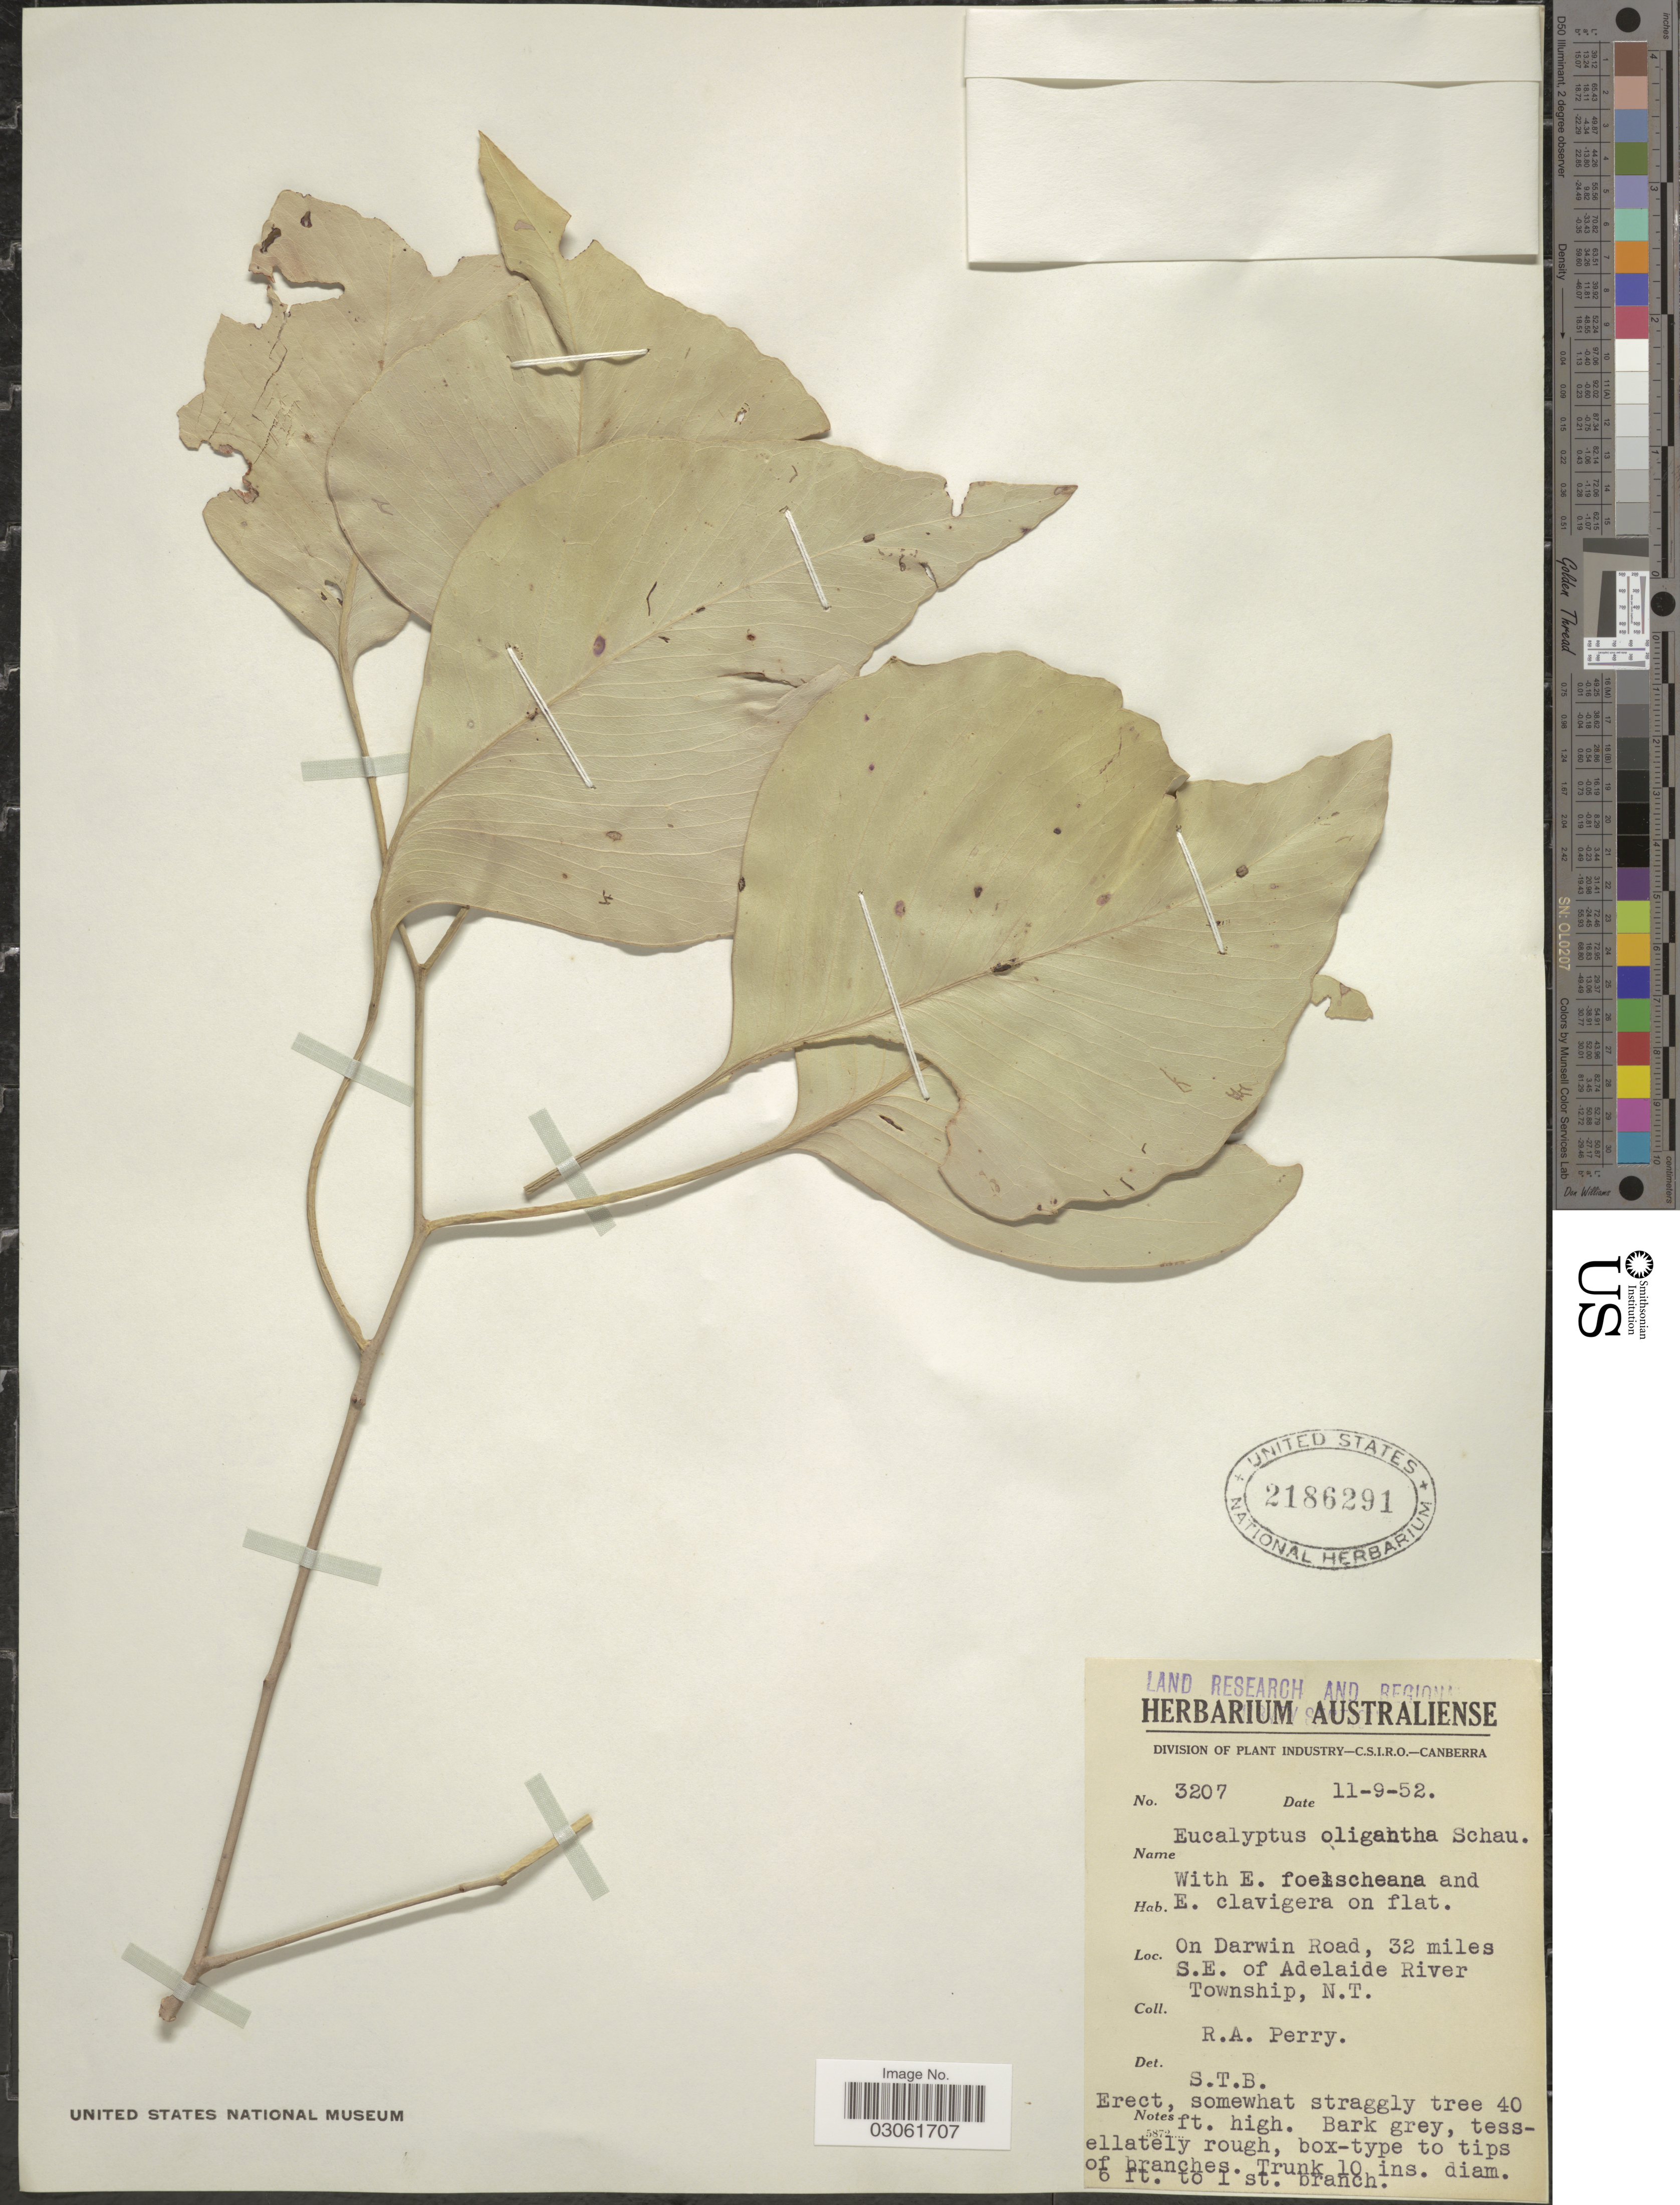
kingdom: Plantae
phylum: Tracheophyta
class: Magnoliopsida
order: Myrtales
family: Myrtaceae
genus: Eucalyptus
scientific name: Eucalyptus oligantha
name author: Schauer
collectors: Perry, R. A.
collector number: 3207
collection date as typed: Transcribed d/m/y: 11/9/52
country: Australia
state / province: Northern Territory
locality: On Darwin Road, 32 miles S.E. of Adelaide River Township.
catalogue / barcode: US 2186291